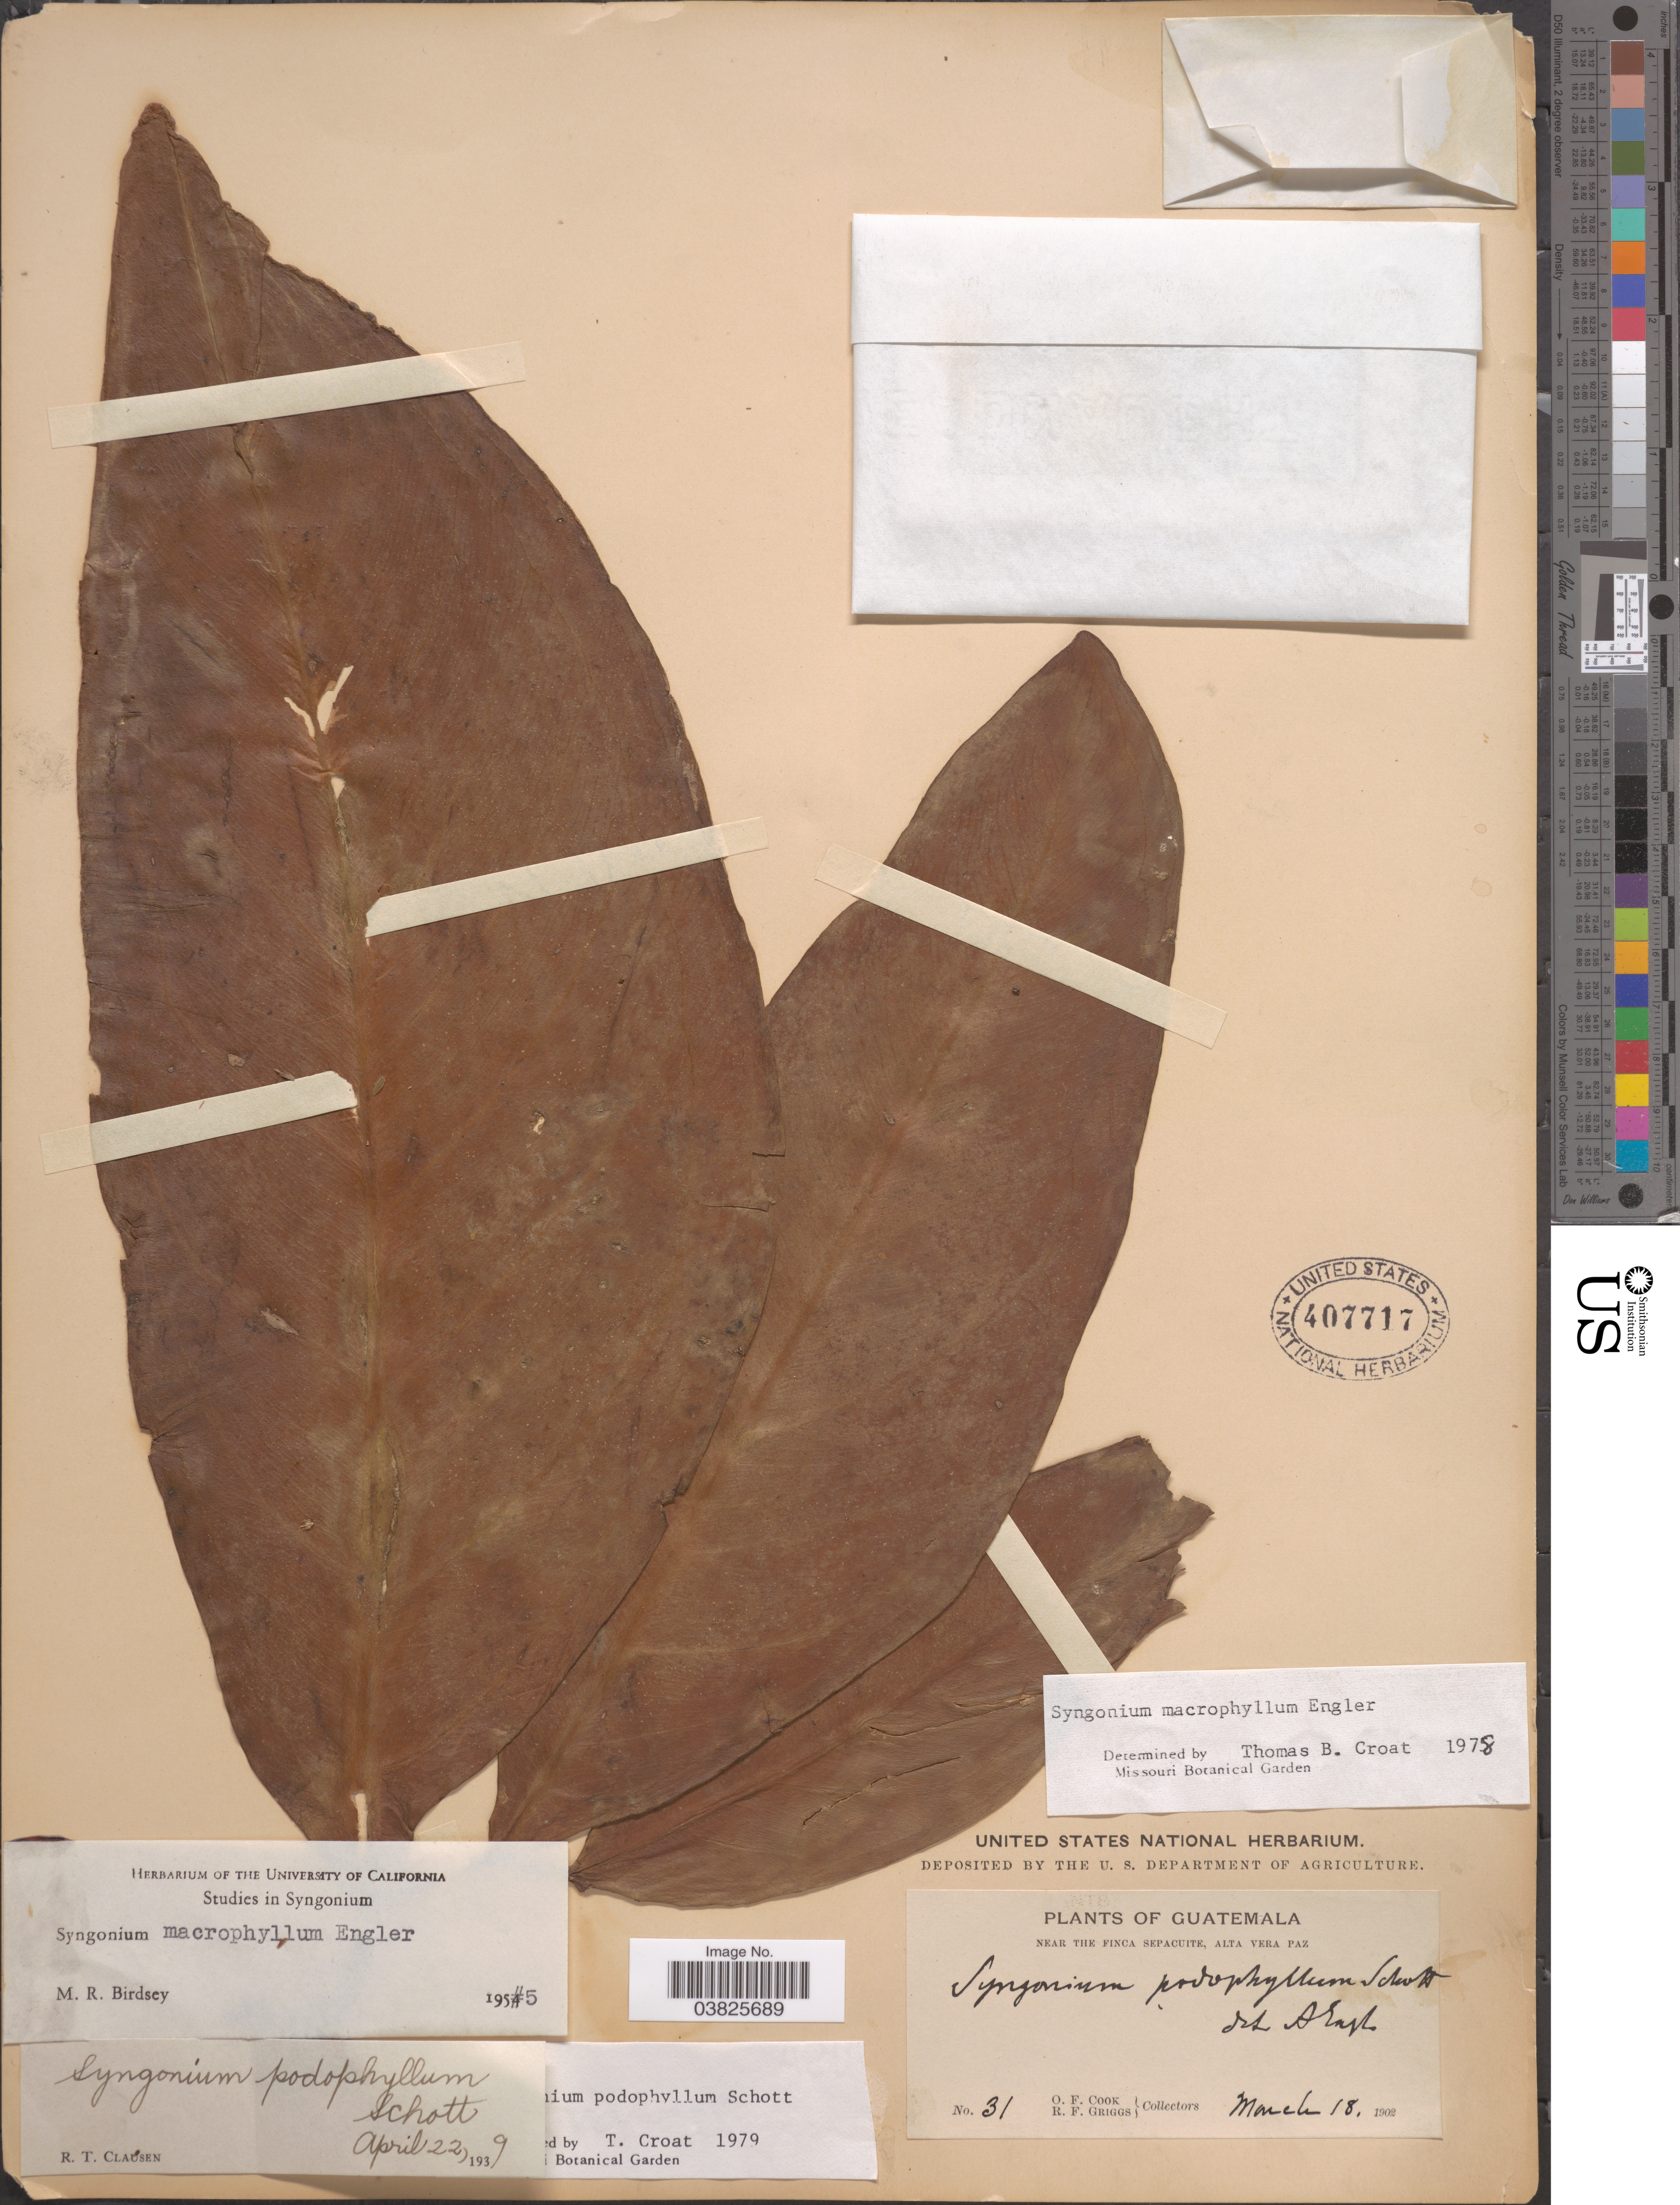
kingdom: Plantae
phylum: Tracheophyta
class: Liliopsida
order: Alismatales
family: Araceae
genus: Syngonium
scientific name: Syngonium podophyllum 'Lemon-Lime'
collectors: O. F. Cook & R. F. Griggs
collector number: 31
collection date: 1902-03-18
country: Guatemala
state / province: Alta Verapaz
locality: Near the Finca Sepacuite, Alta Vera Paz.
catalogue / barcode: US 407717